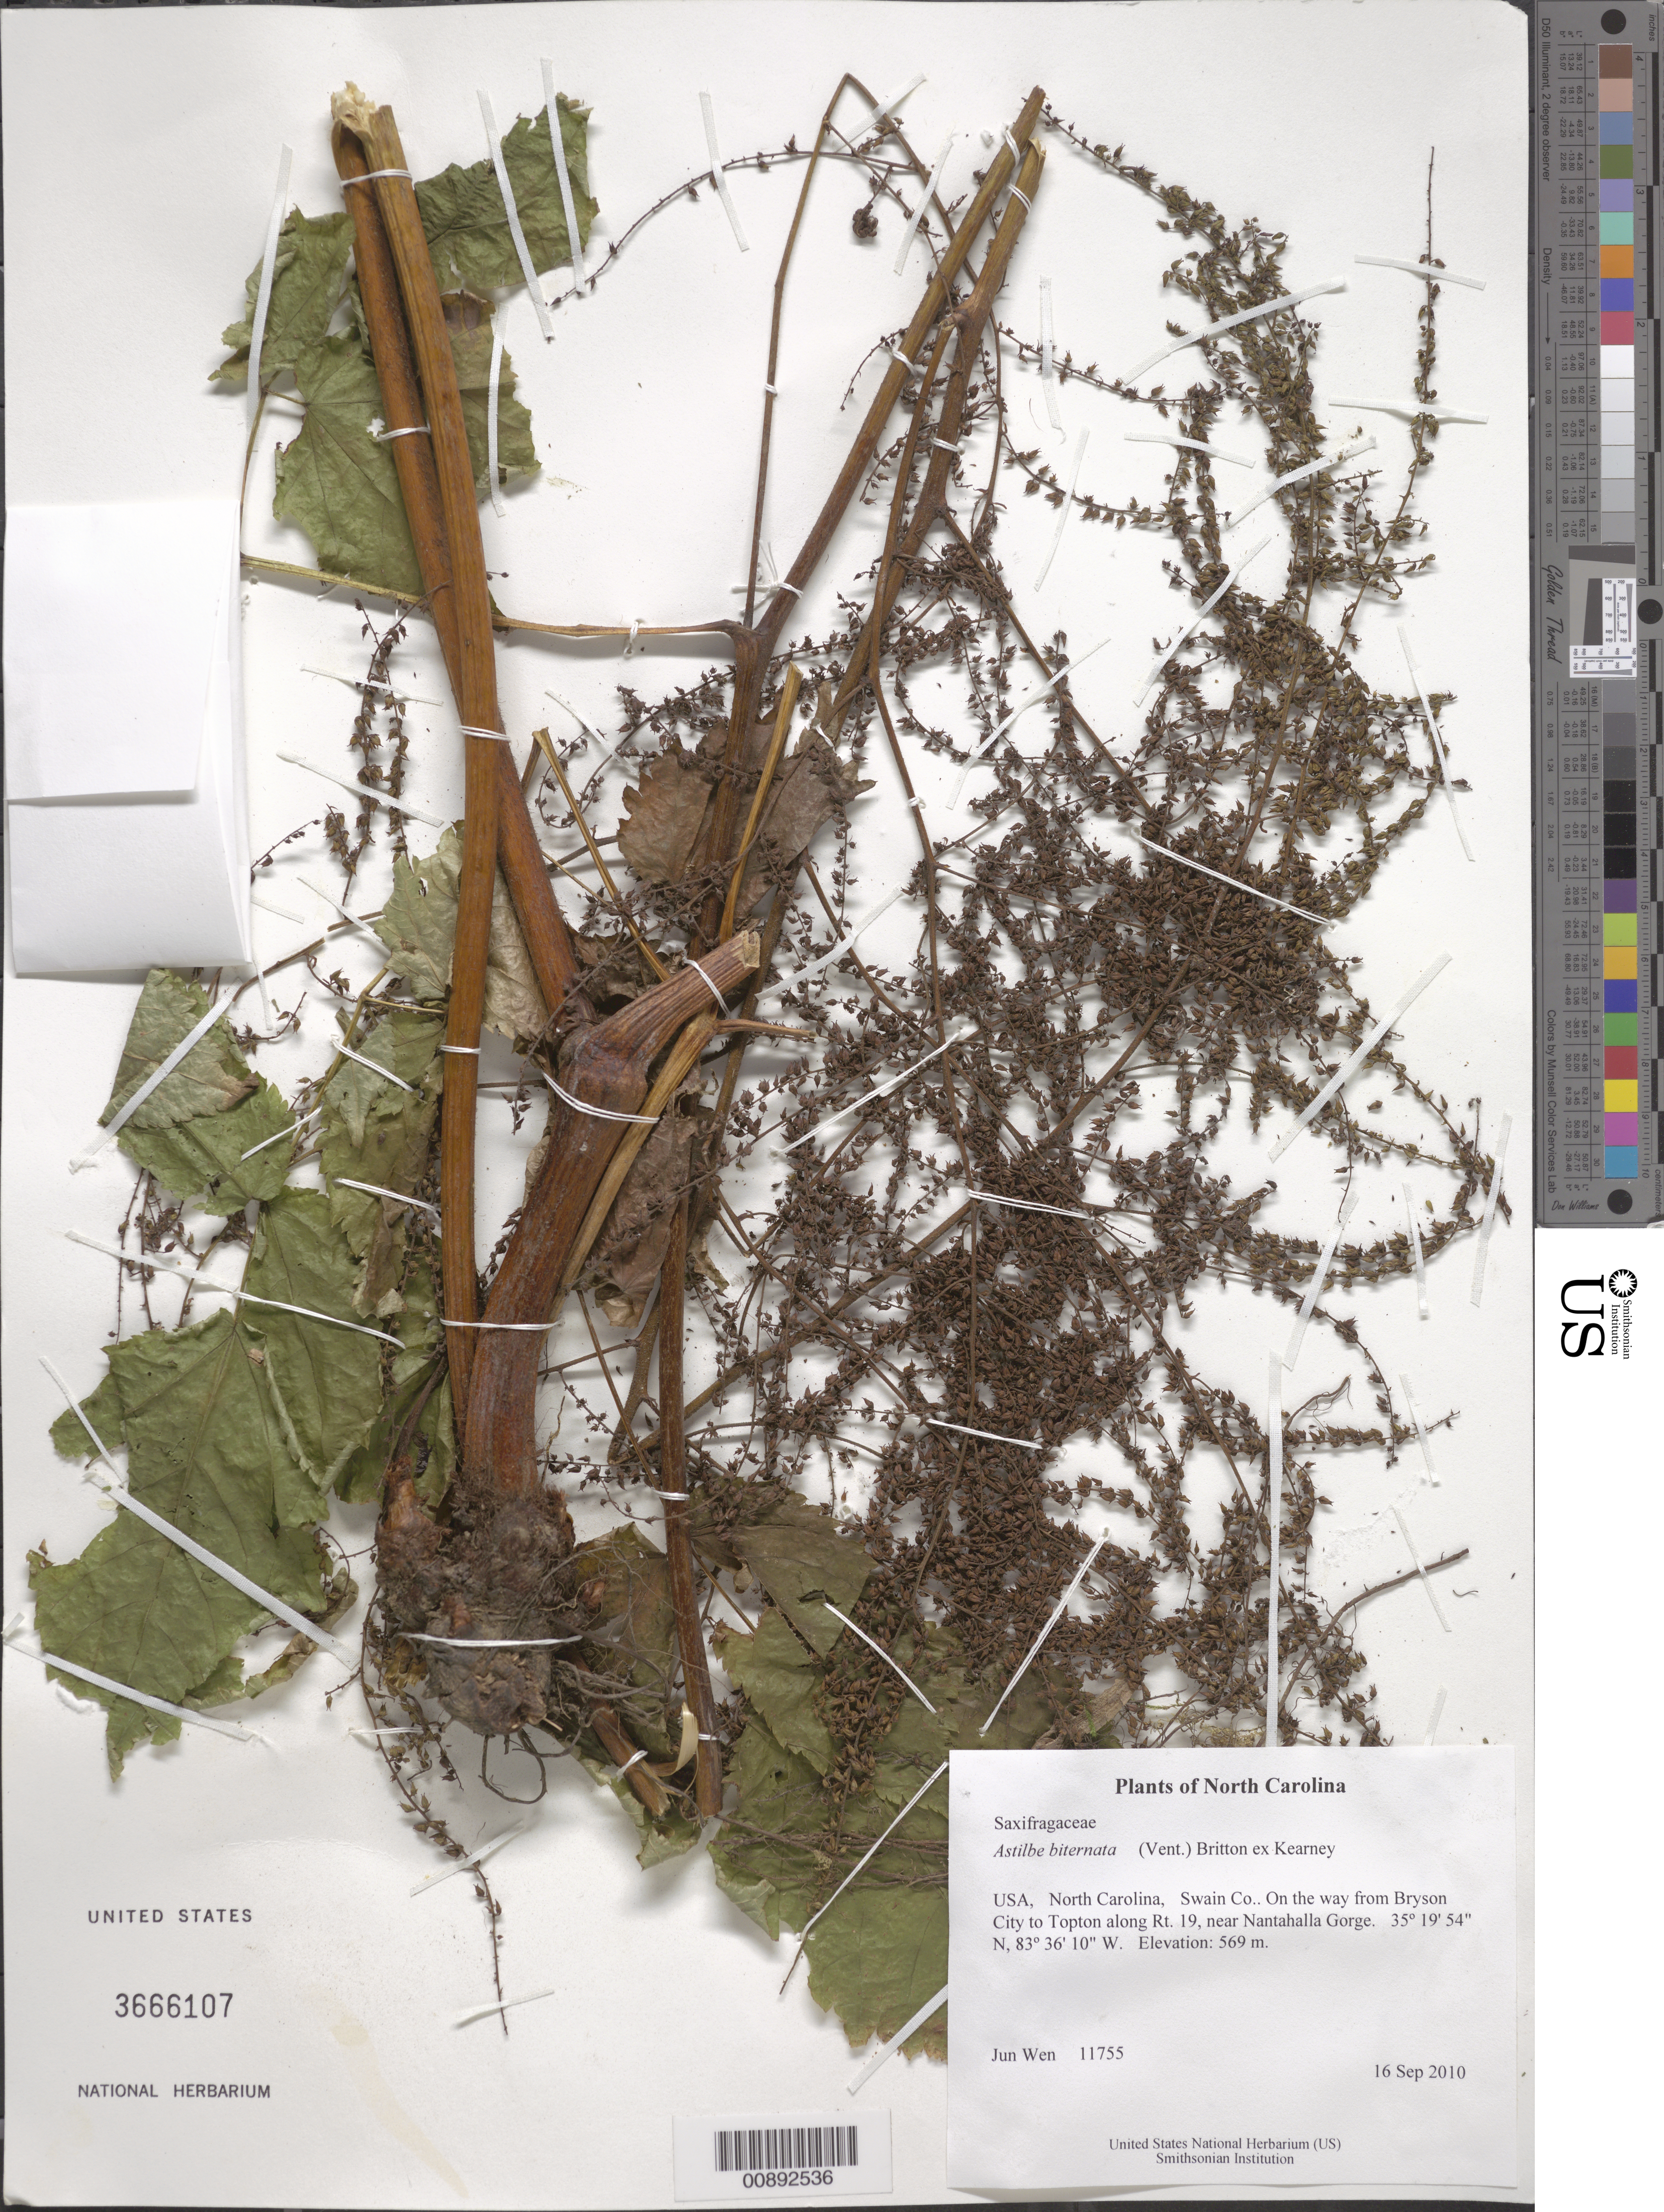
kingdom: Plantae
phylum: Tracheophyta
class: Magnoliopsida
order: Saxifragales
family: Saxifragaceae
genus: Astilbe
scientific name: Astilbe biternata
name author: (Vent.) Britton ex Kearney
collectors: J. Wen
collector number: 11755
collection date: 2010-09-16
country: United States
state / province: North Carolina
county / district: Swain Co.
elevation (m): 569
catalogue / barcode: US 3666107